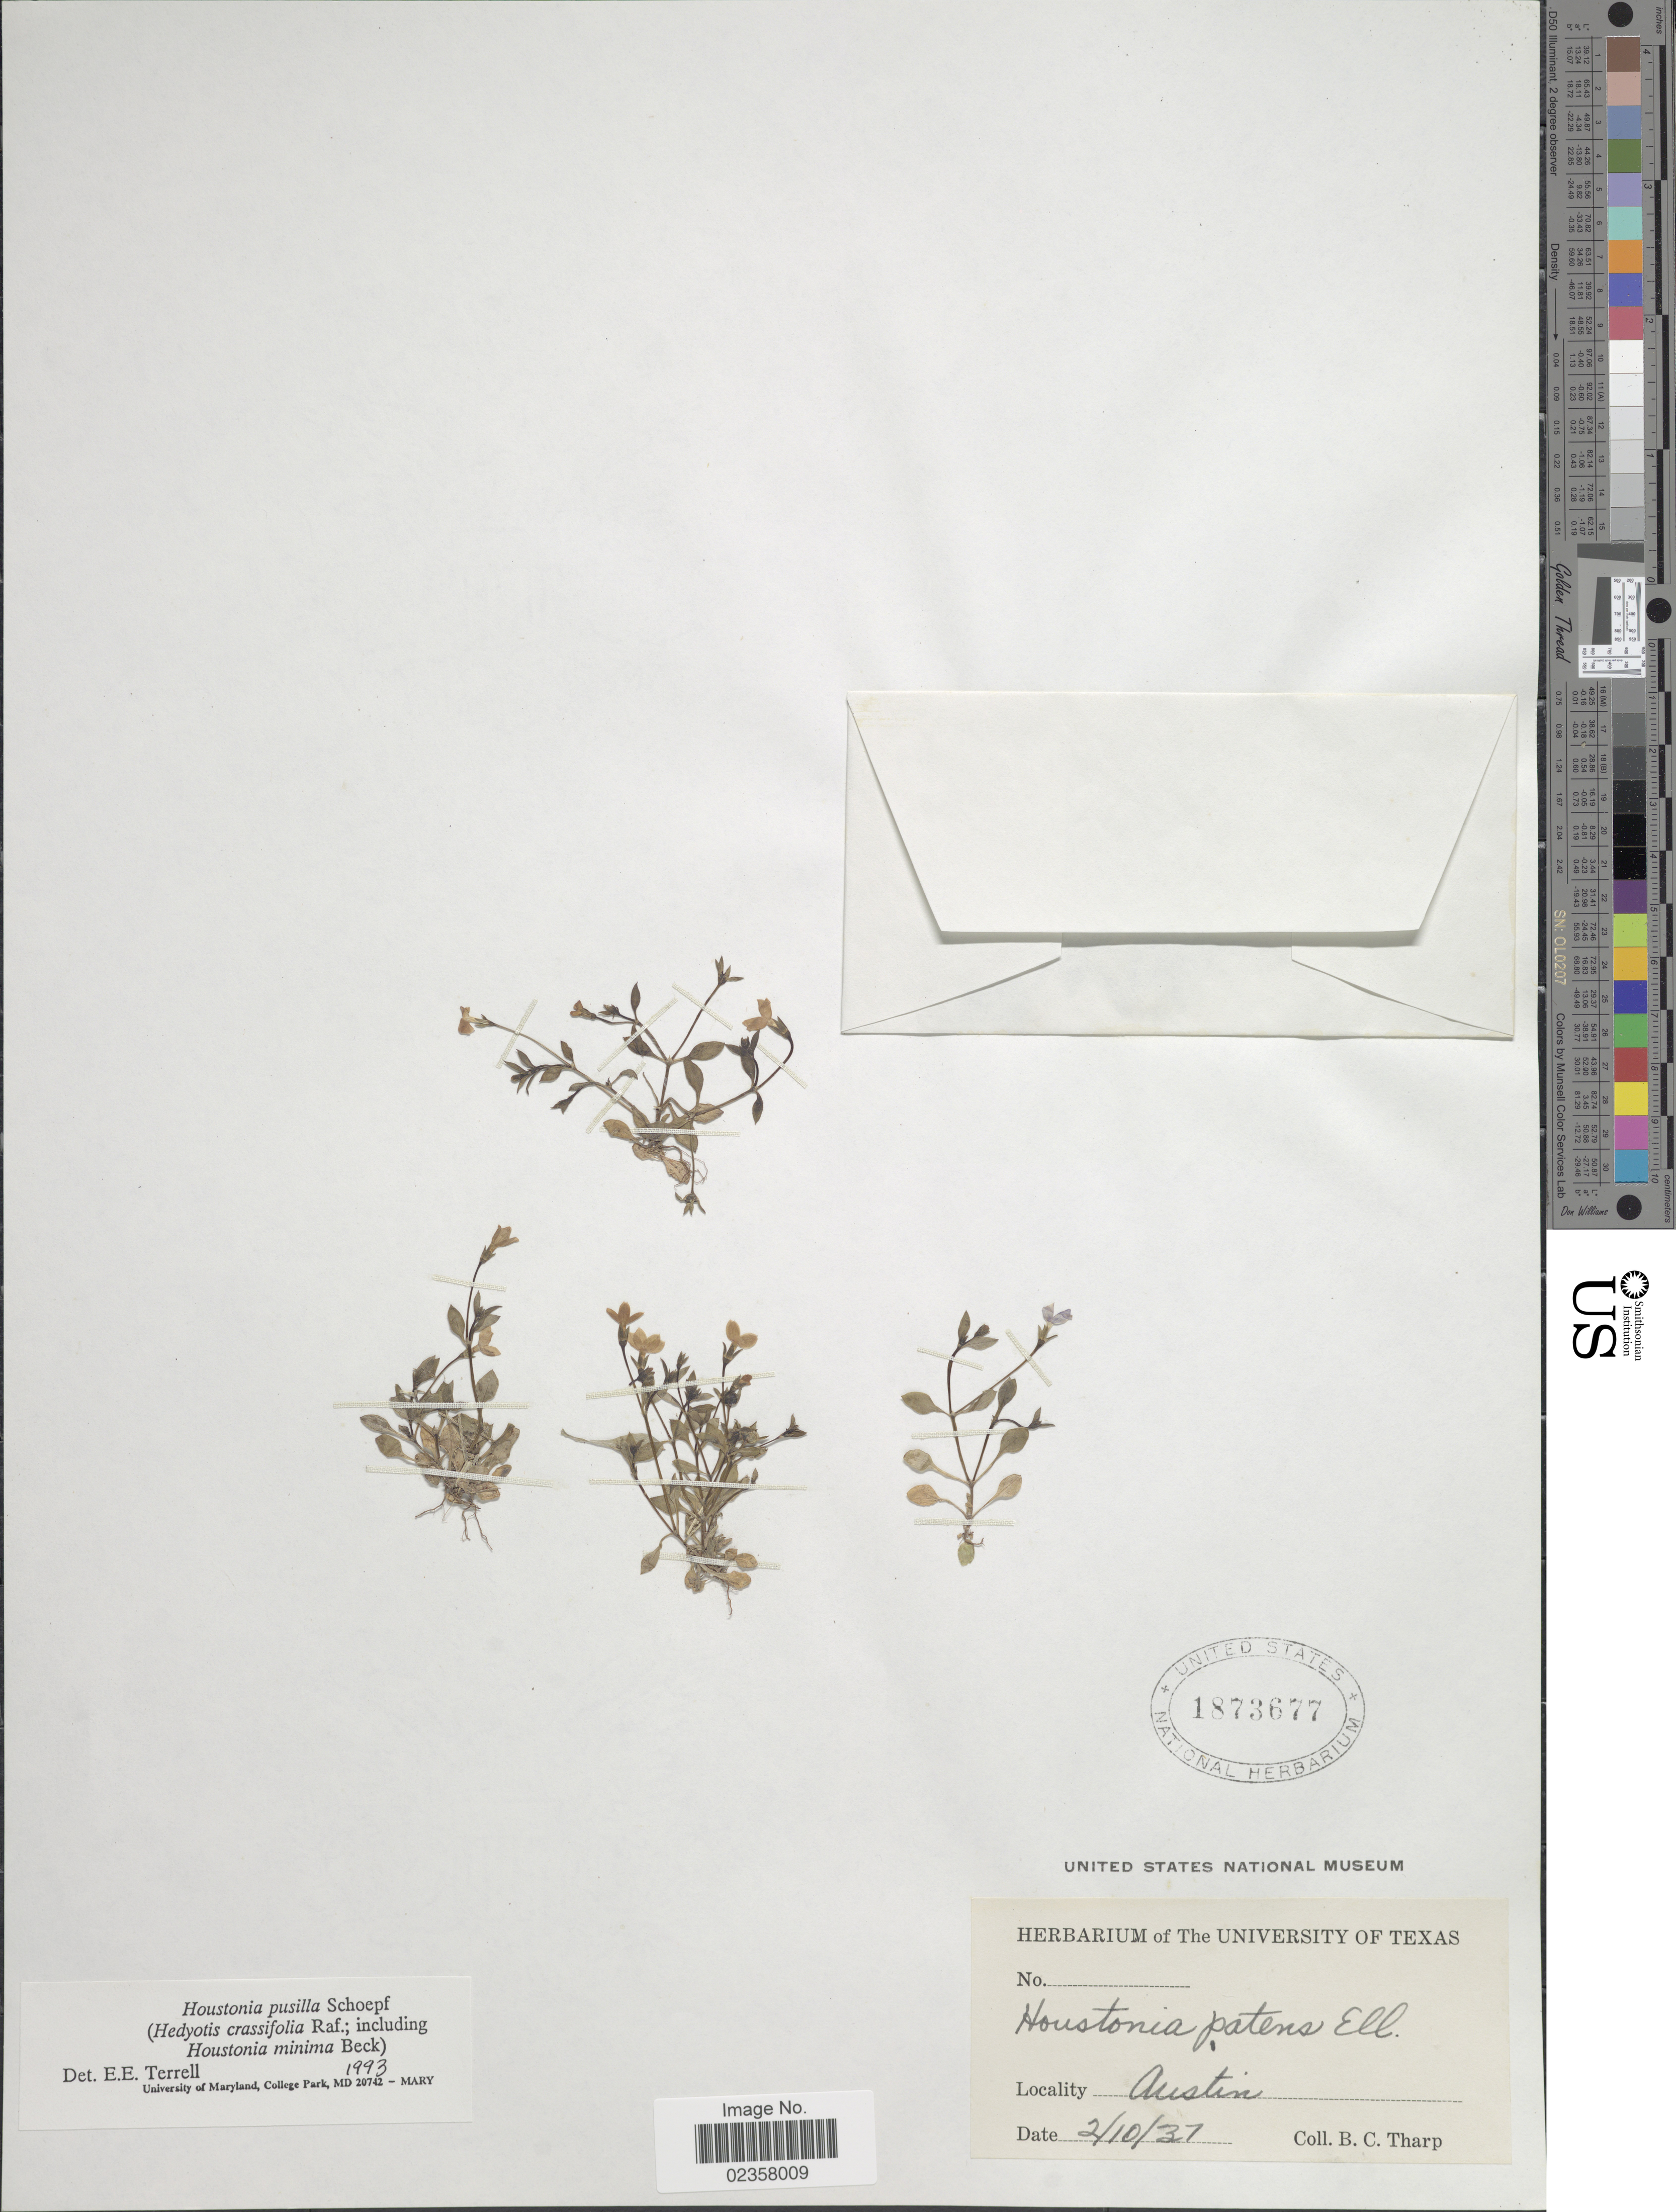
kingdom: Plantae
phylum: Tracheophyta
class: Magnoliopsida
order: Gentianales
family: Rubiaceae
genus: Houstonia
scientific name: Houstonia pusilla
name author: Schoepf.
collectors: B. C. Tharp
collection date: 1937-02-10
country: United States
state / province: Texas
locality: Austin.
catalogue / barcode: US 1873677